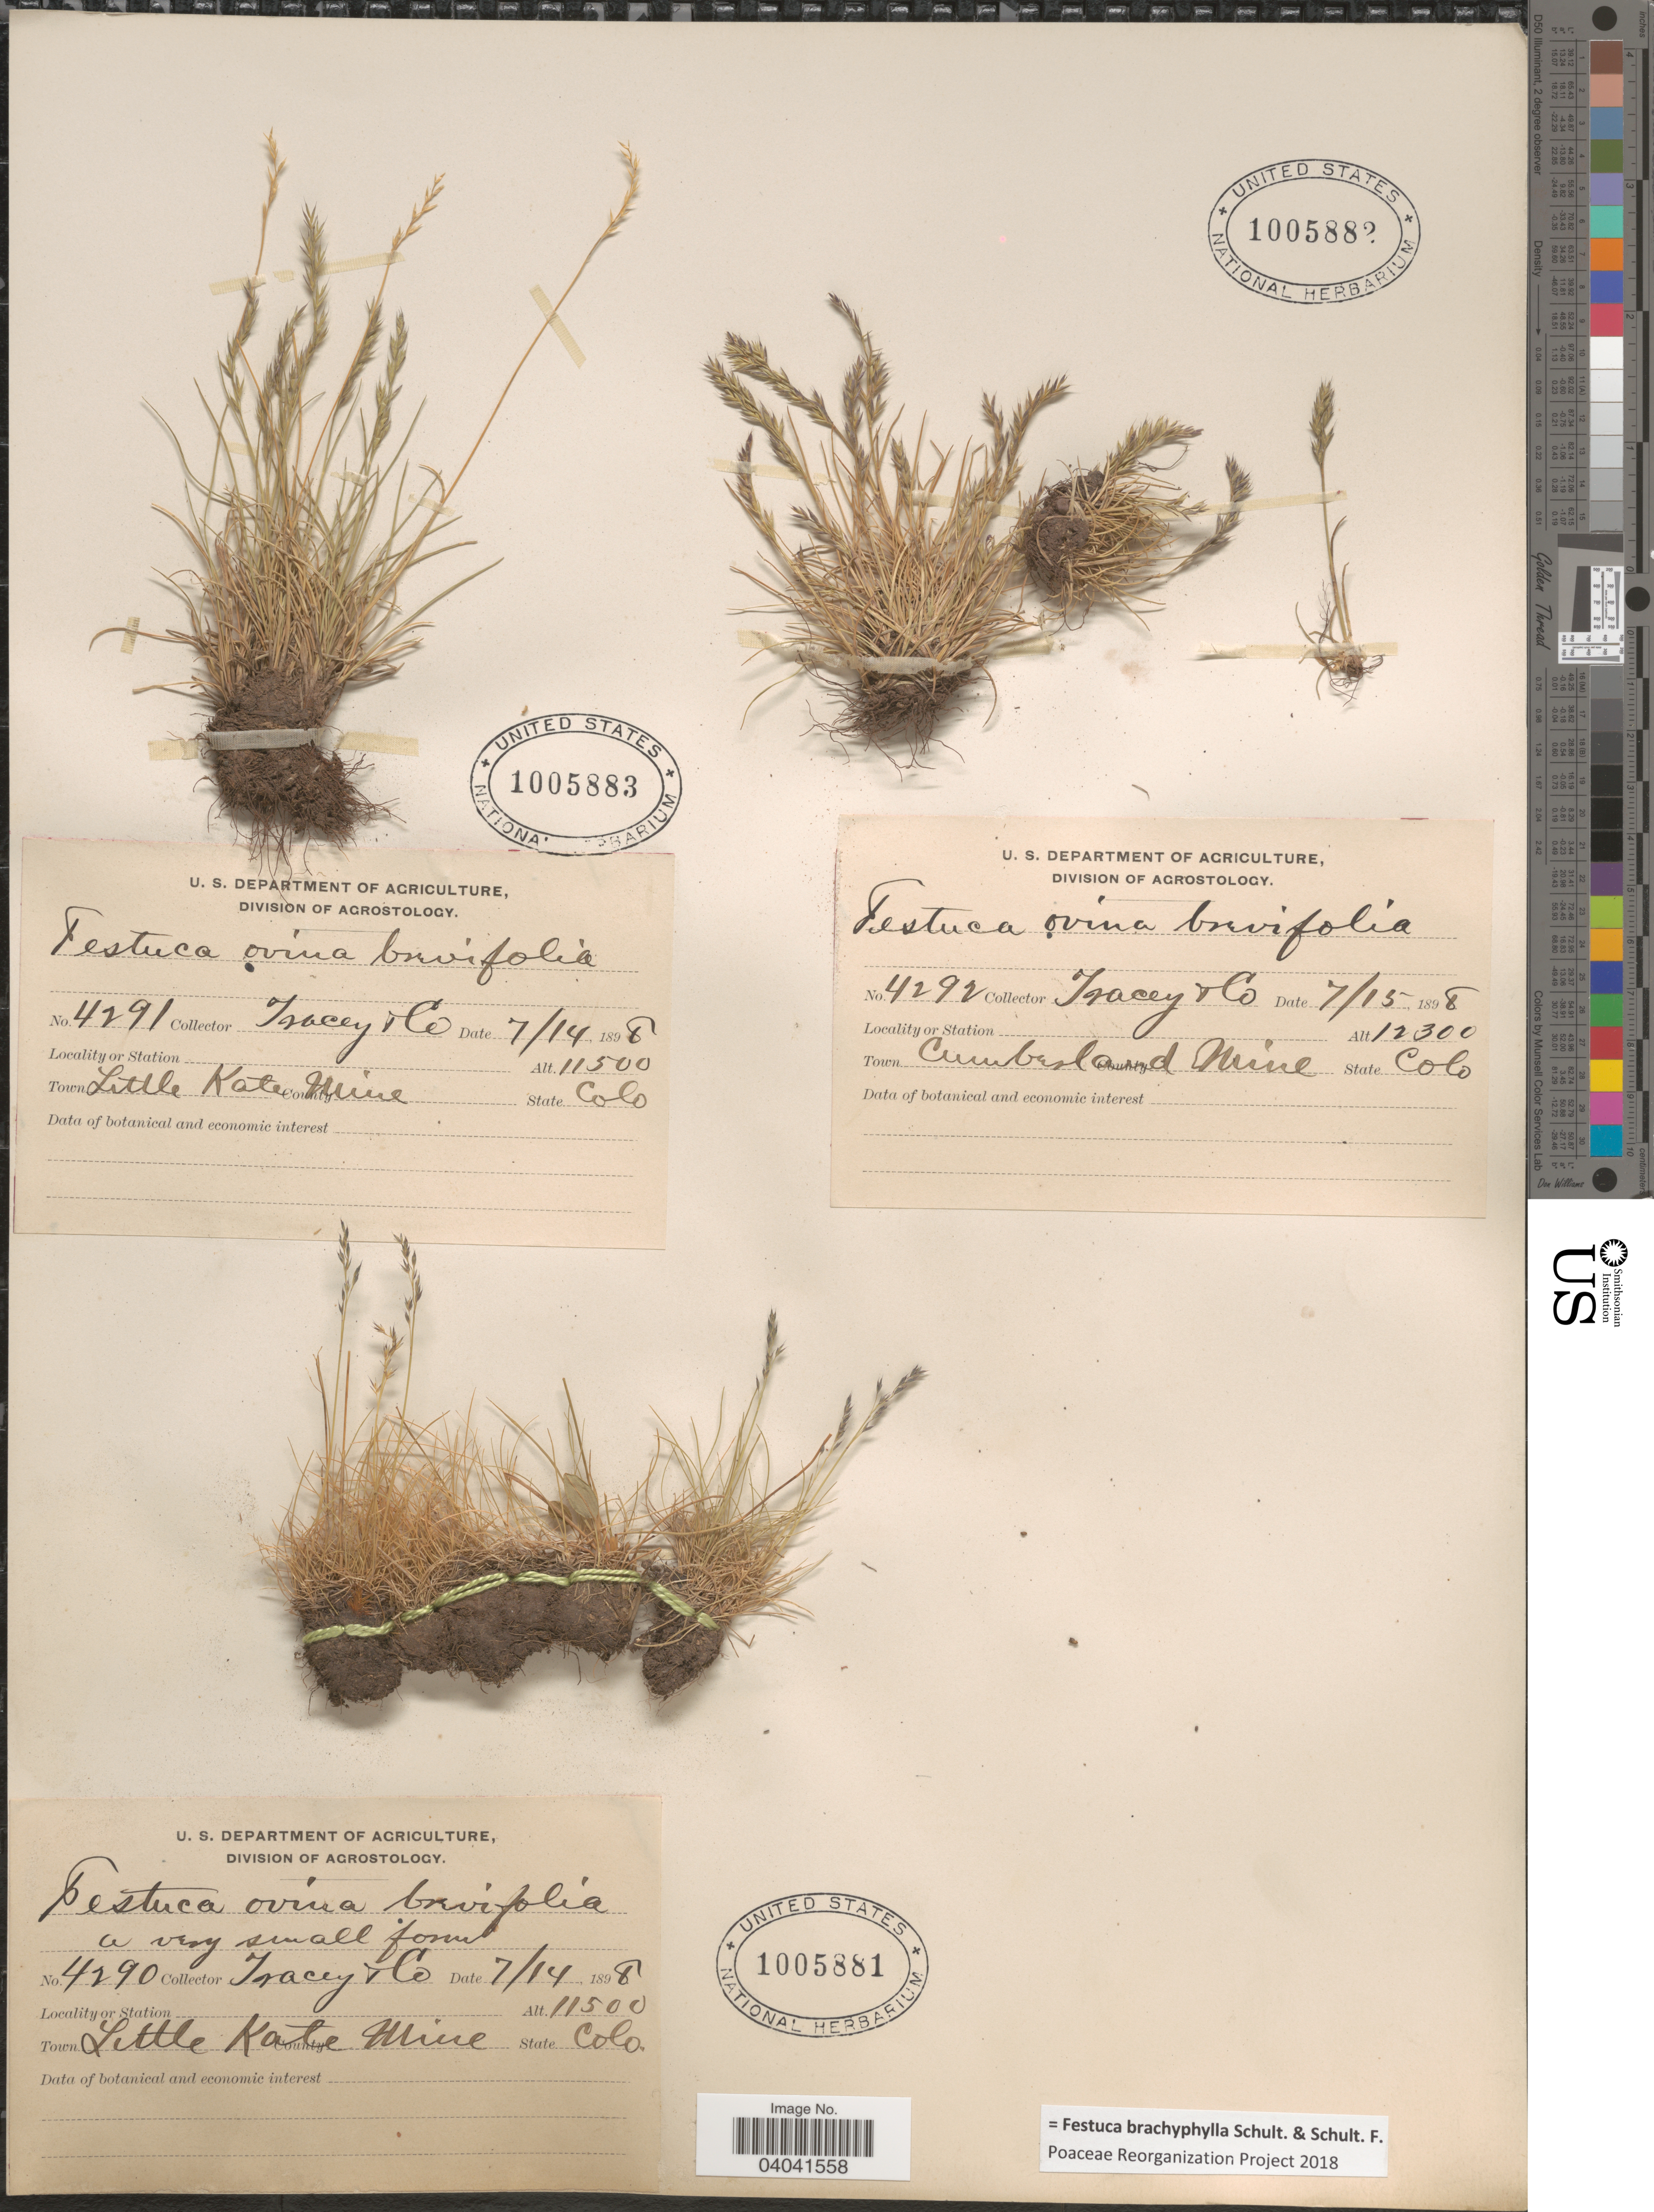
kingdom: Plantae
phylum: Tracheophyta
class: Liliopsida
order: Poales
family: Poaceae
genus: Festuca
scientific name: Festuca brachyphylla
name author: Schult. & Schult. f.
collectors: Tracey & et al.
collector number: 4290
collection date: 1898-07-14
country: United States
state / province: Colorado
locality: Town Little Kate Mine.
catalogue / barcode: US 1005881